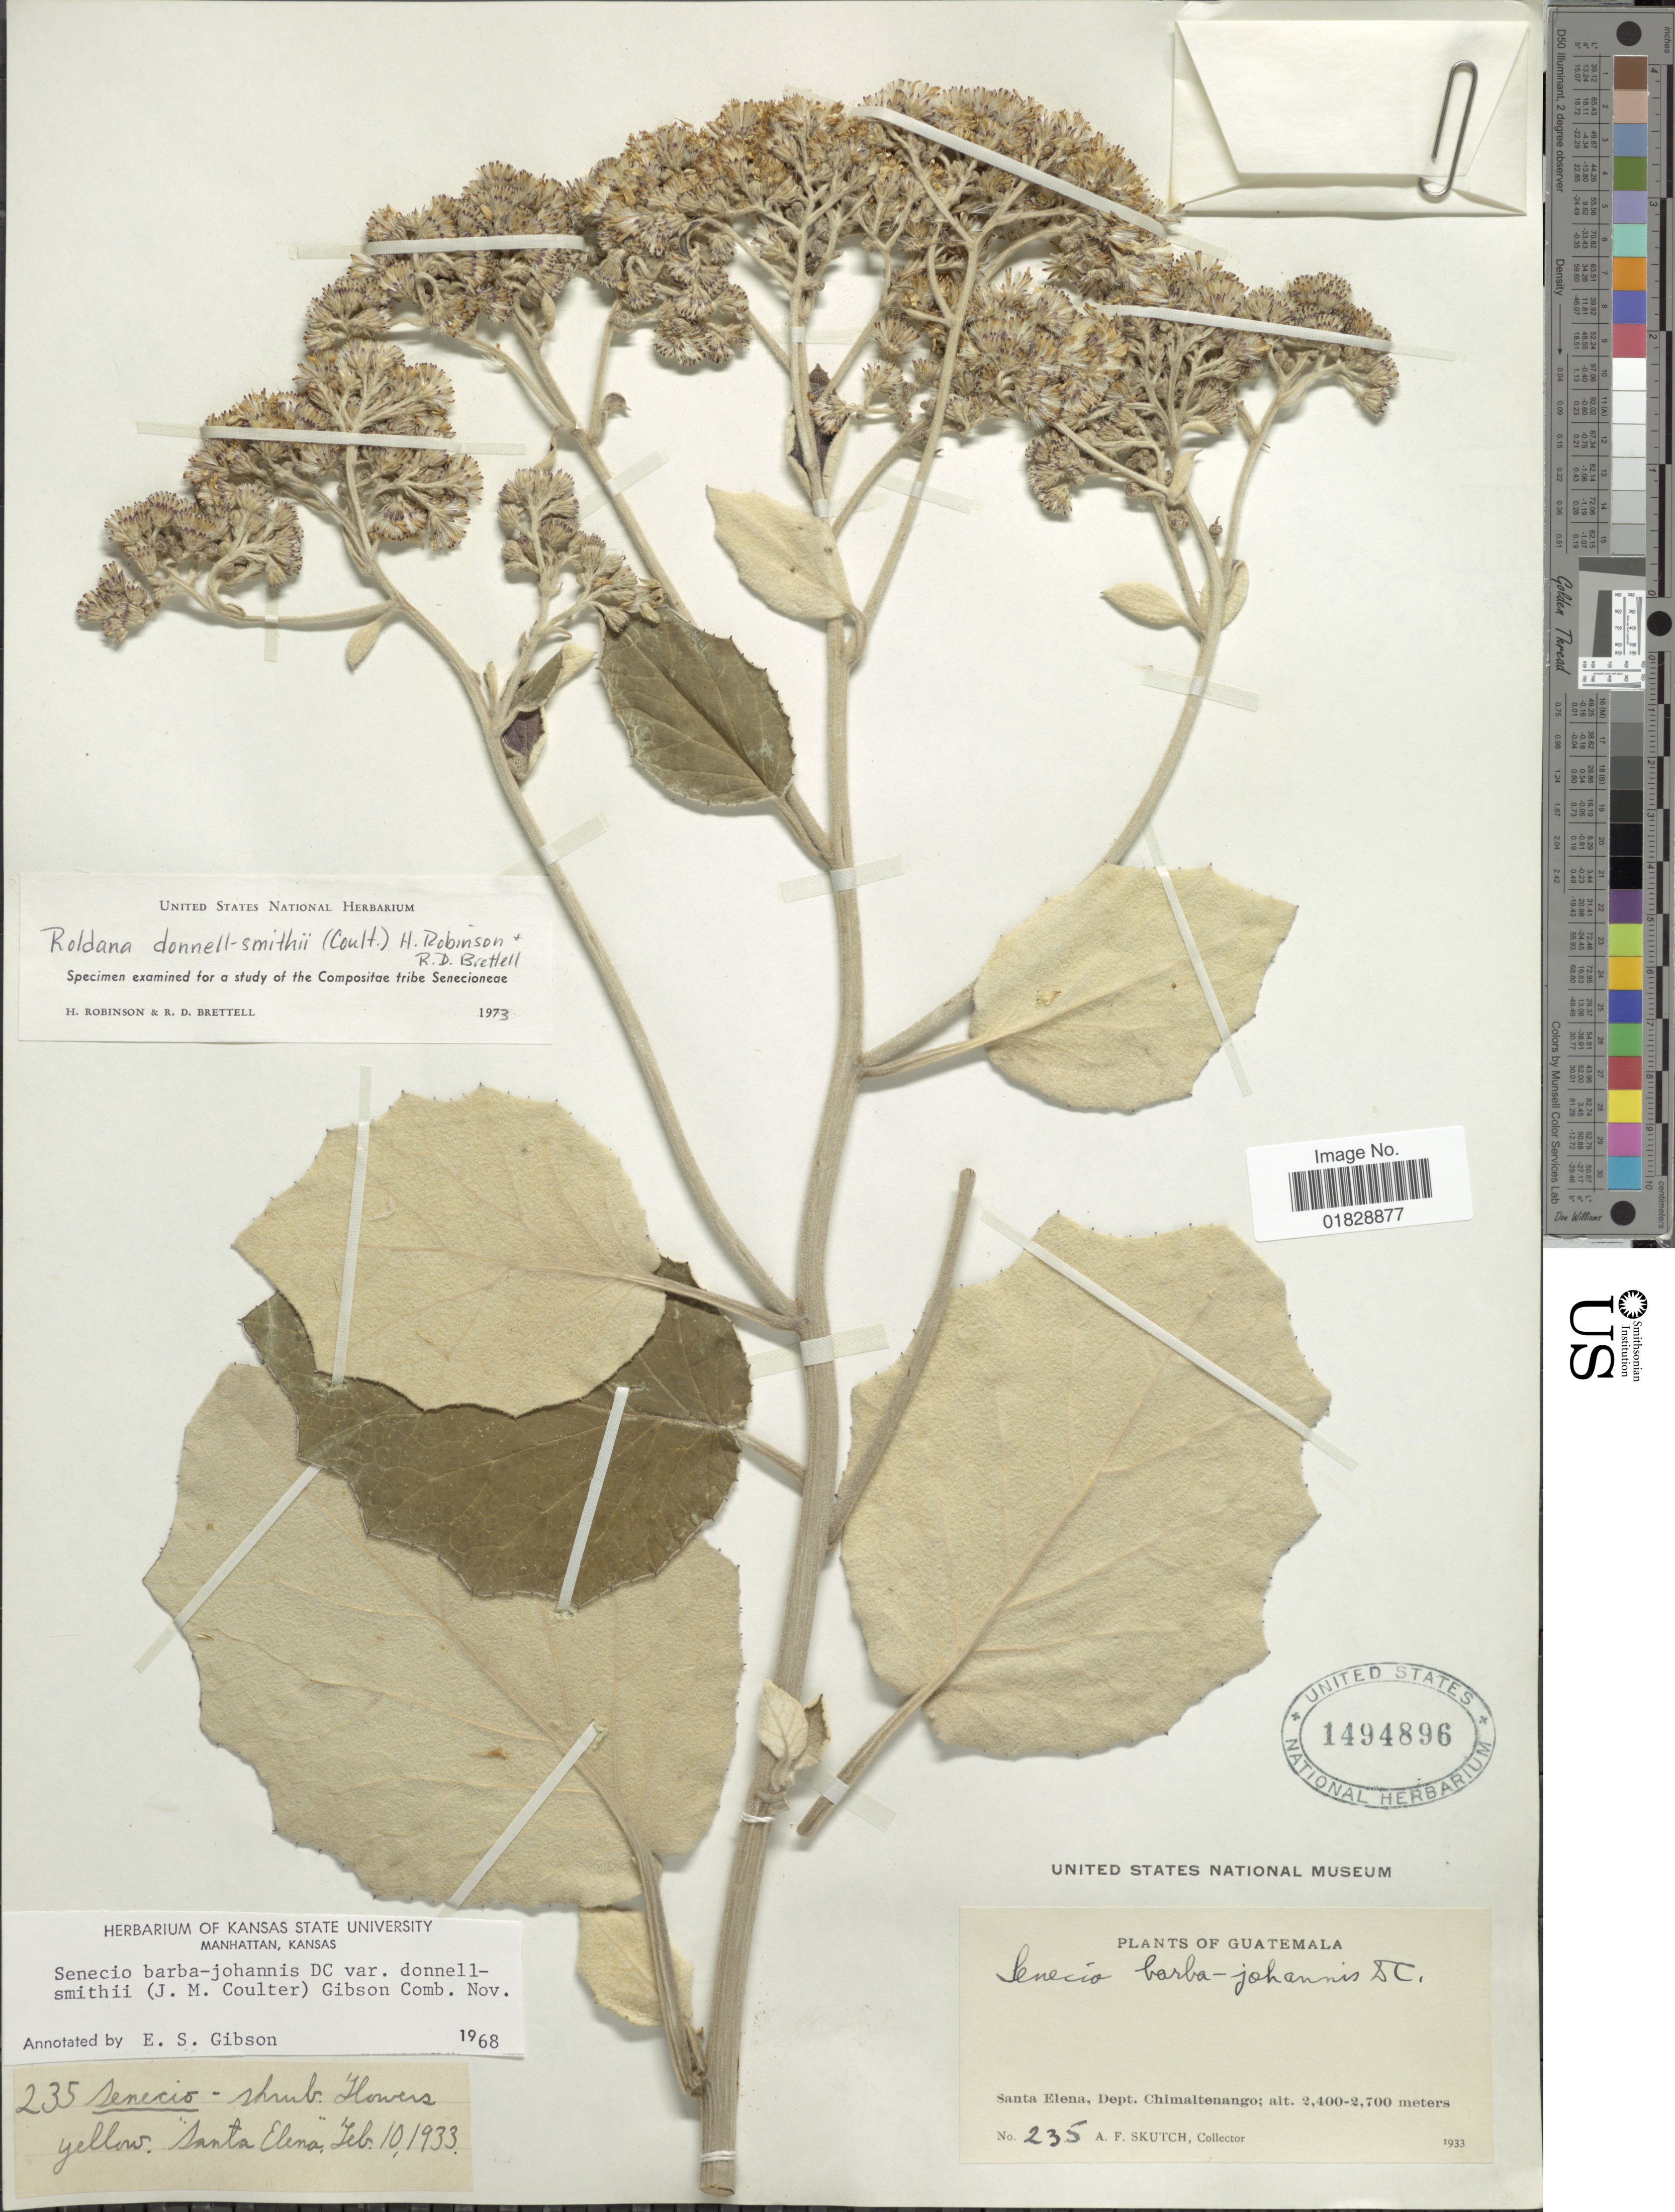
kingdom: Plantae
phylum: Tracheophyta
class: Magnoliopsida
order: Asterales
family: Asteraceae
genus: Roldana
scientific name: Roldana donnell-smithii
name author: (J.M. Coult.) H. Rob. & Brettell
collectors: A. F. Skutch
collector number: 235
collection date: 1933-02-10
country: Guatemala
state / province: Chimaltenango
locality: Santa Elena, Dept. Chimaltenango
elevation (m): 2400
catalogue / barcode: US 1494896